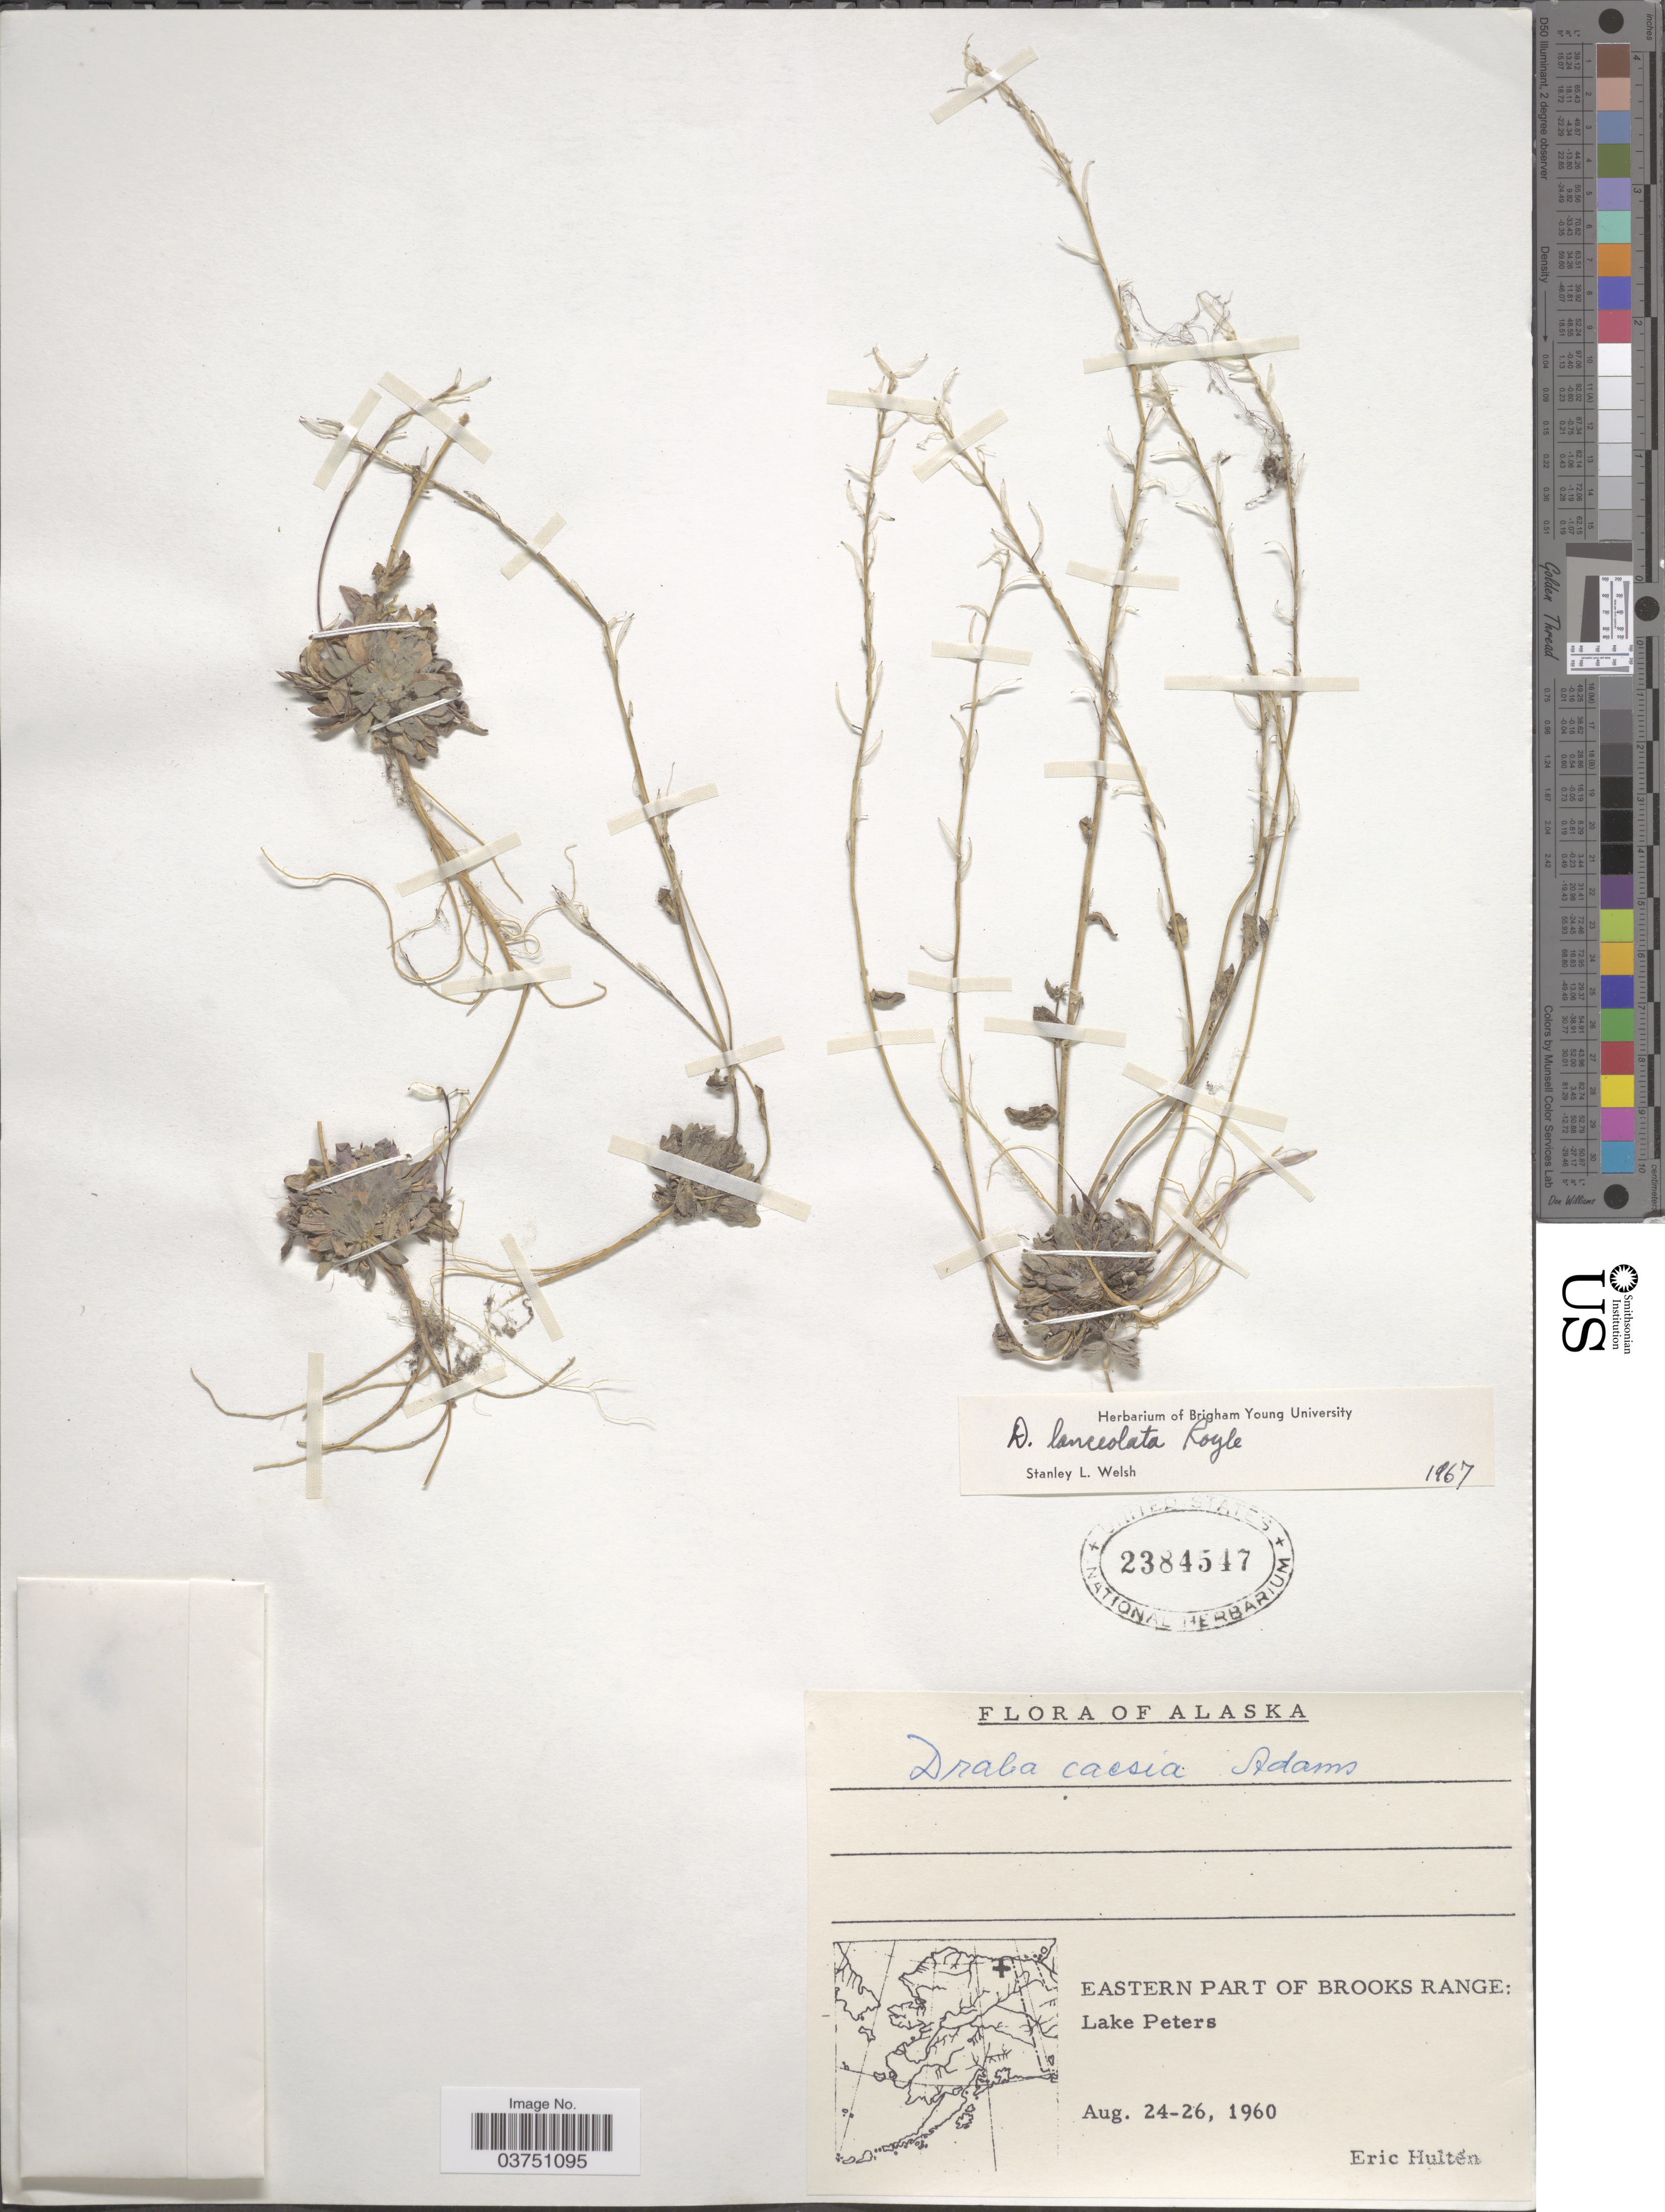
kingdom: Plantae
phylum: Tracheophyta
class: Magnoliopsida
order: Brassicales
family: Brassicaceae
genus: Draba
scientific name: Draba cana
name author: Rydb.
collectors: E. G. Hultén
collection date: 1960-08-24/1960-08-26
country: United States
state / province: Alaska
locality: Eastern part of Brooks Range: Lake Peters.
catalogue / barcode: US 2384547